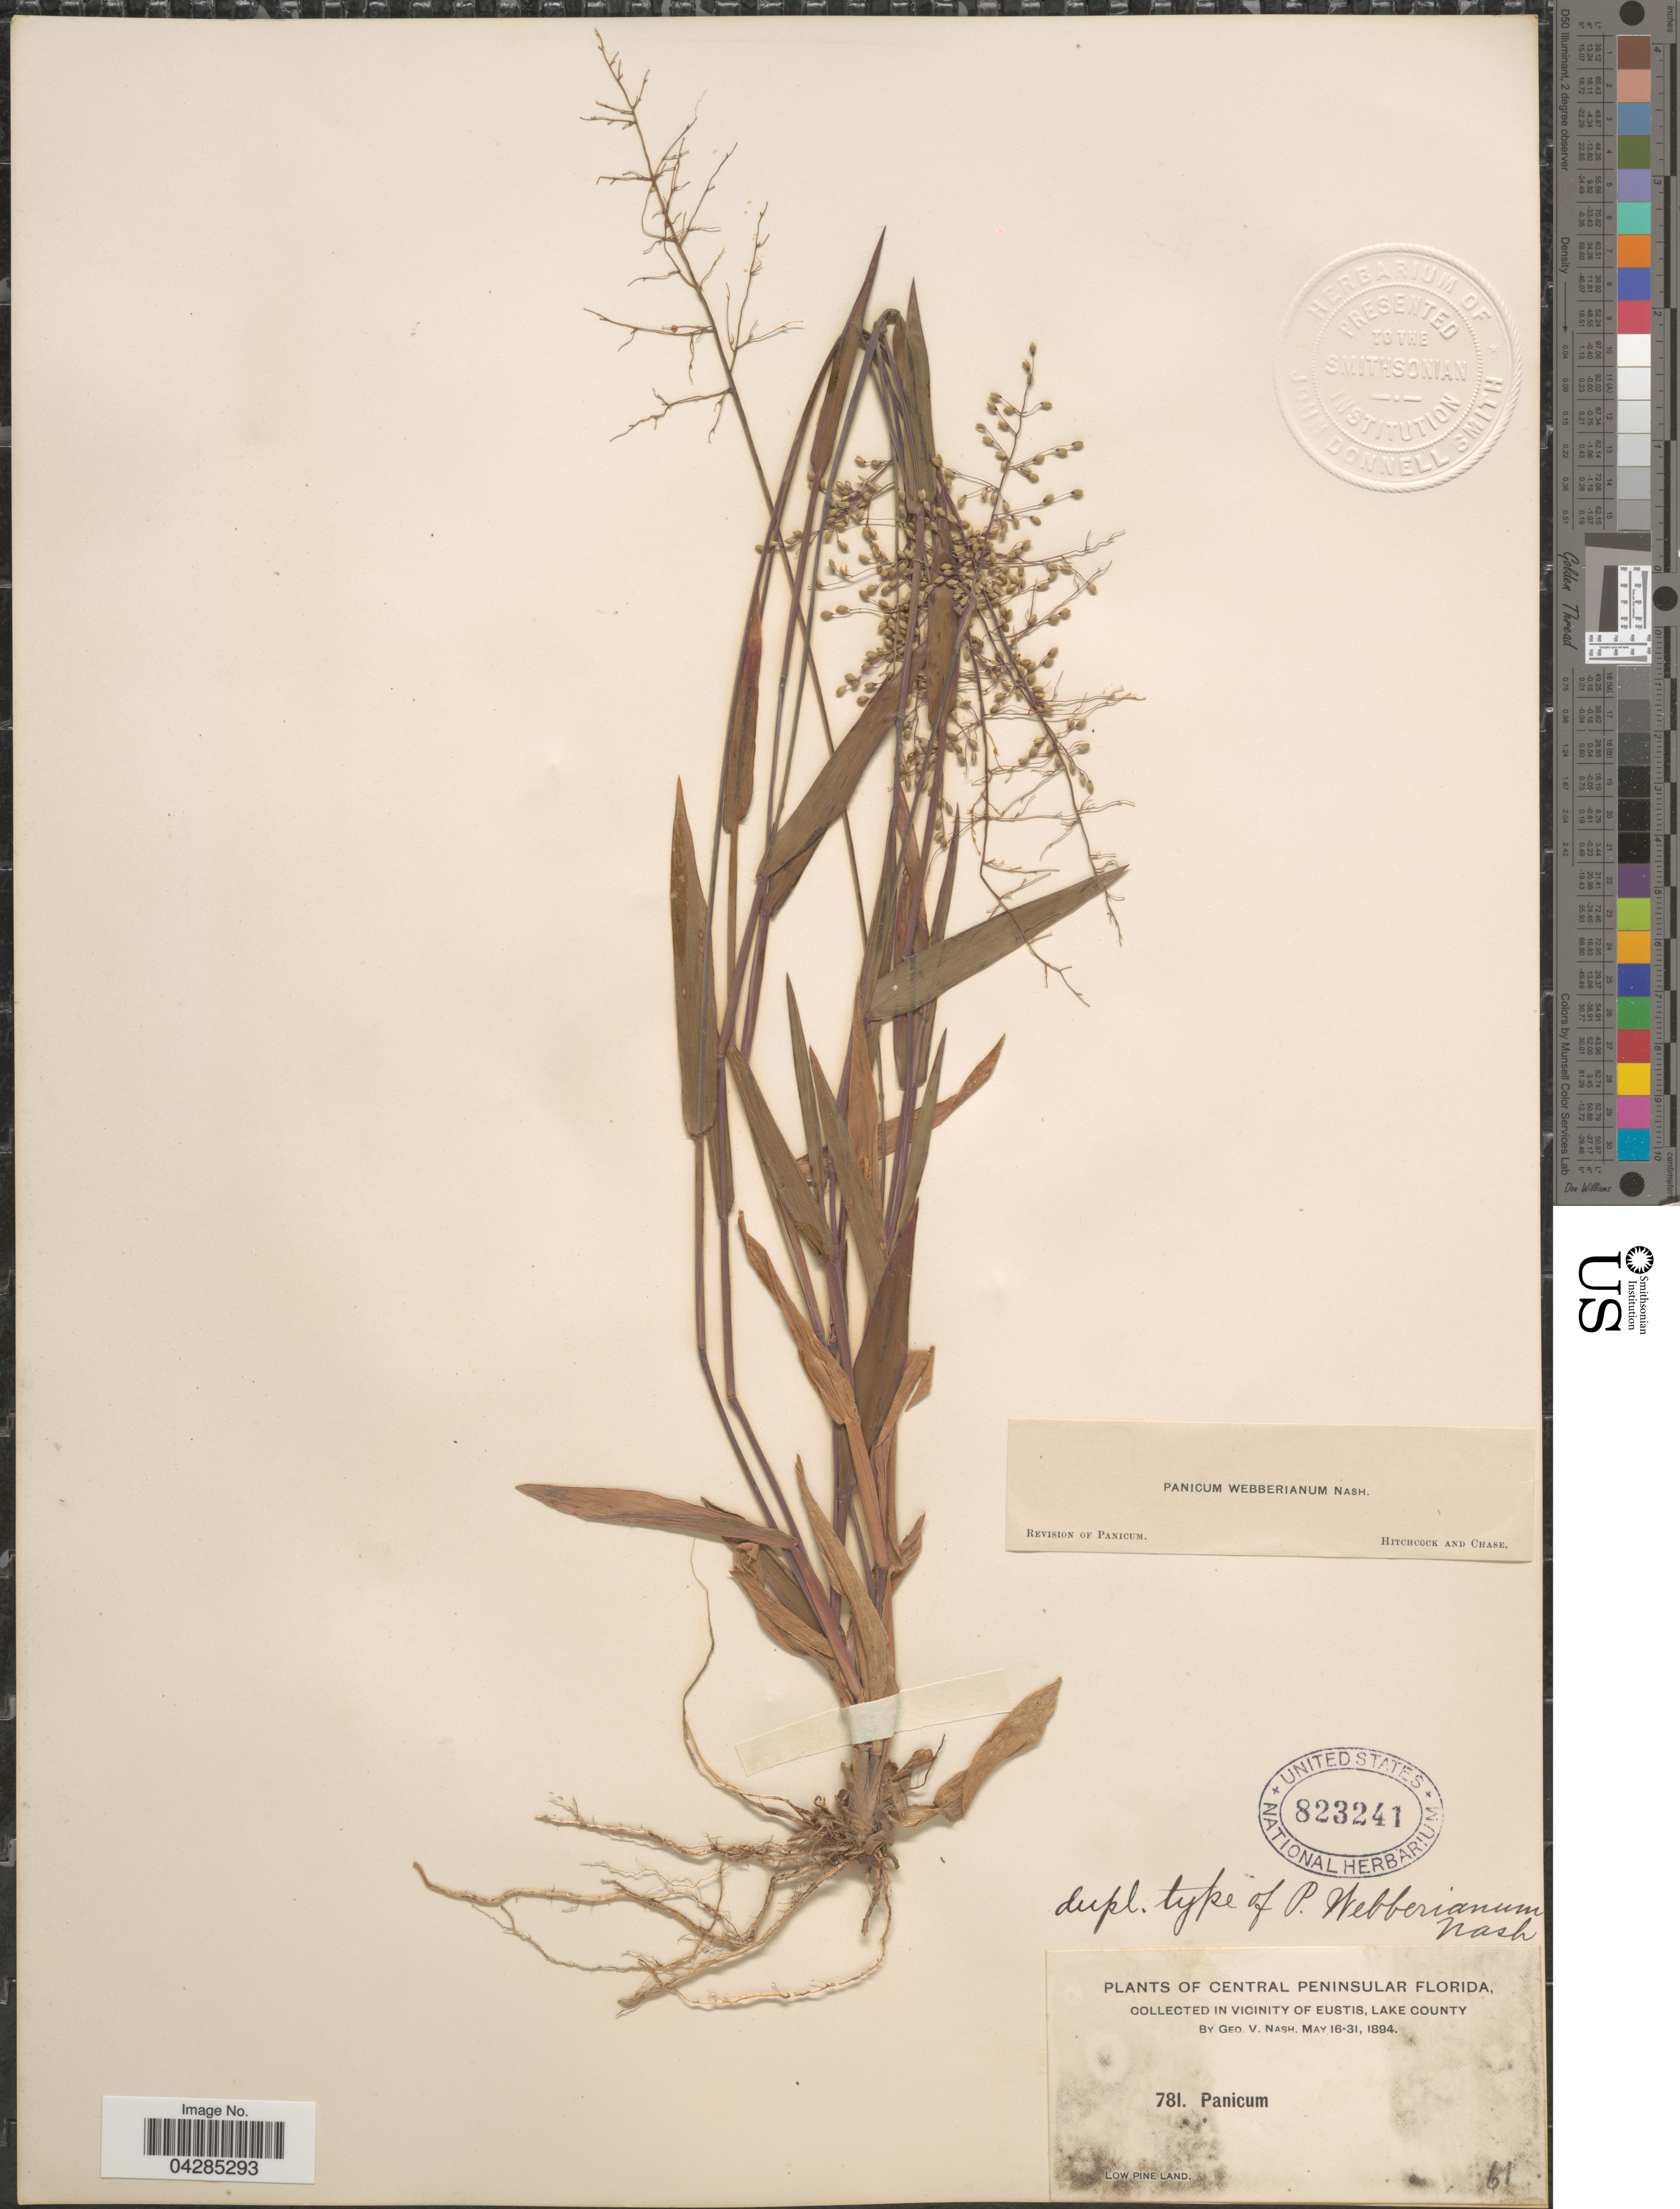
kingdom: Plantae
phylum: Tracheophyta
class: Liliopsida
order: Poales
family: Poaceae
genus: Dichanthelium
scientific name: Dichanthelium portoricense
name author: (Desv. ex Ham.) B.F. Hansen & Wunderlin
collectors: G. V. Nash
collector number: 781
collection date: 1894-05-16/1894-05-31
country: United States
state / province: Florida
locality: Central Peninsular Florida. In vicinity of Eustis, Lake County.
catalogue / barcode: US 823241